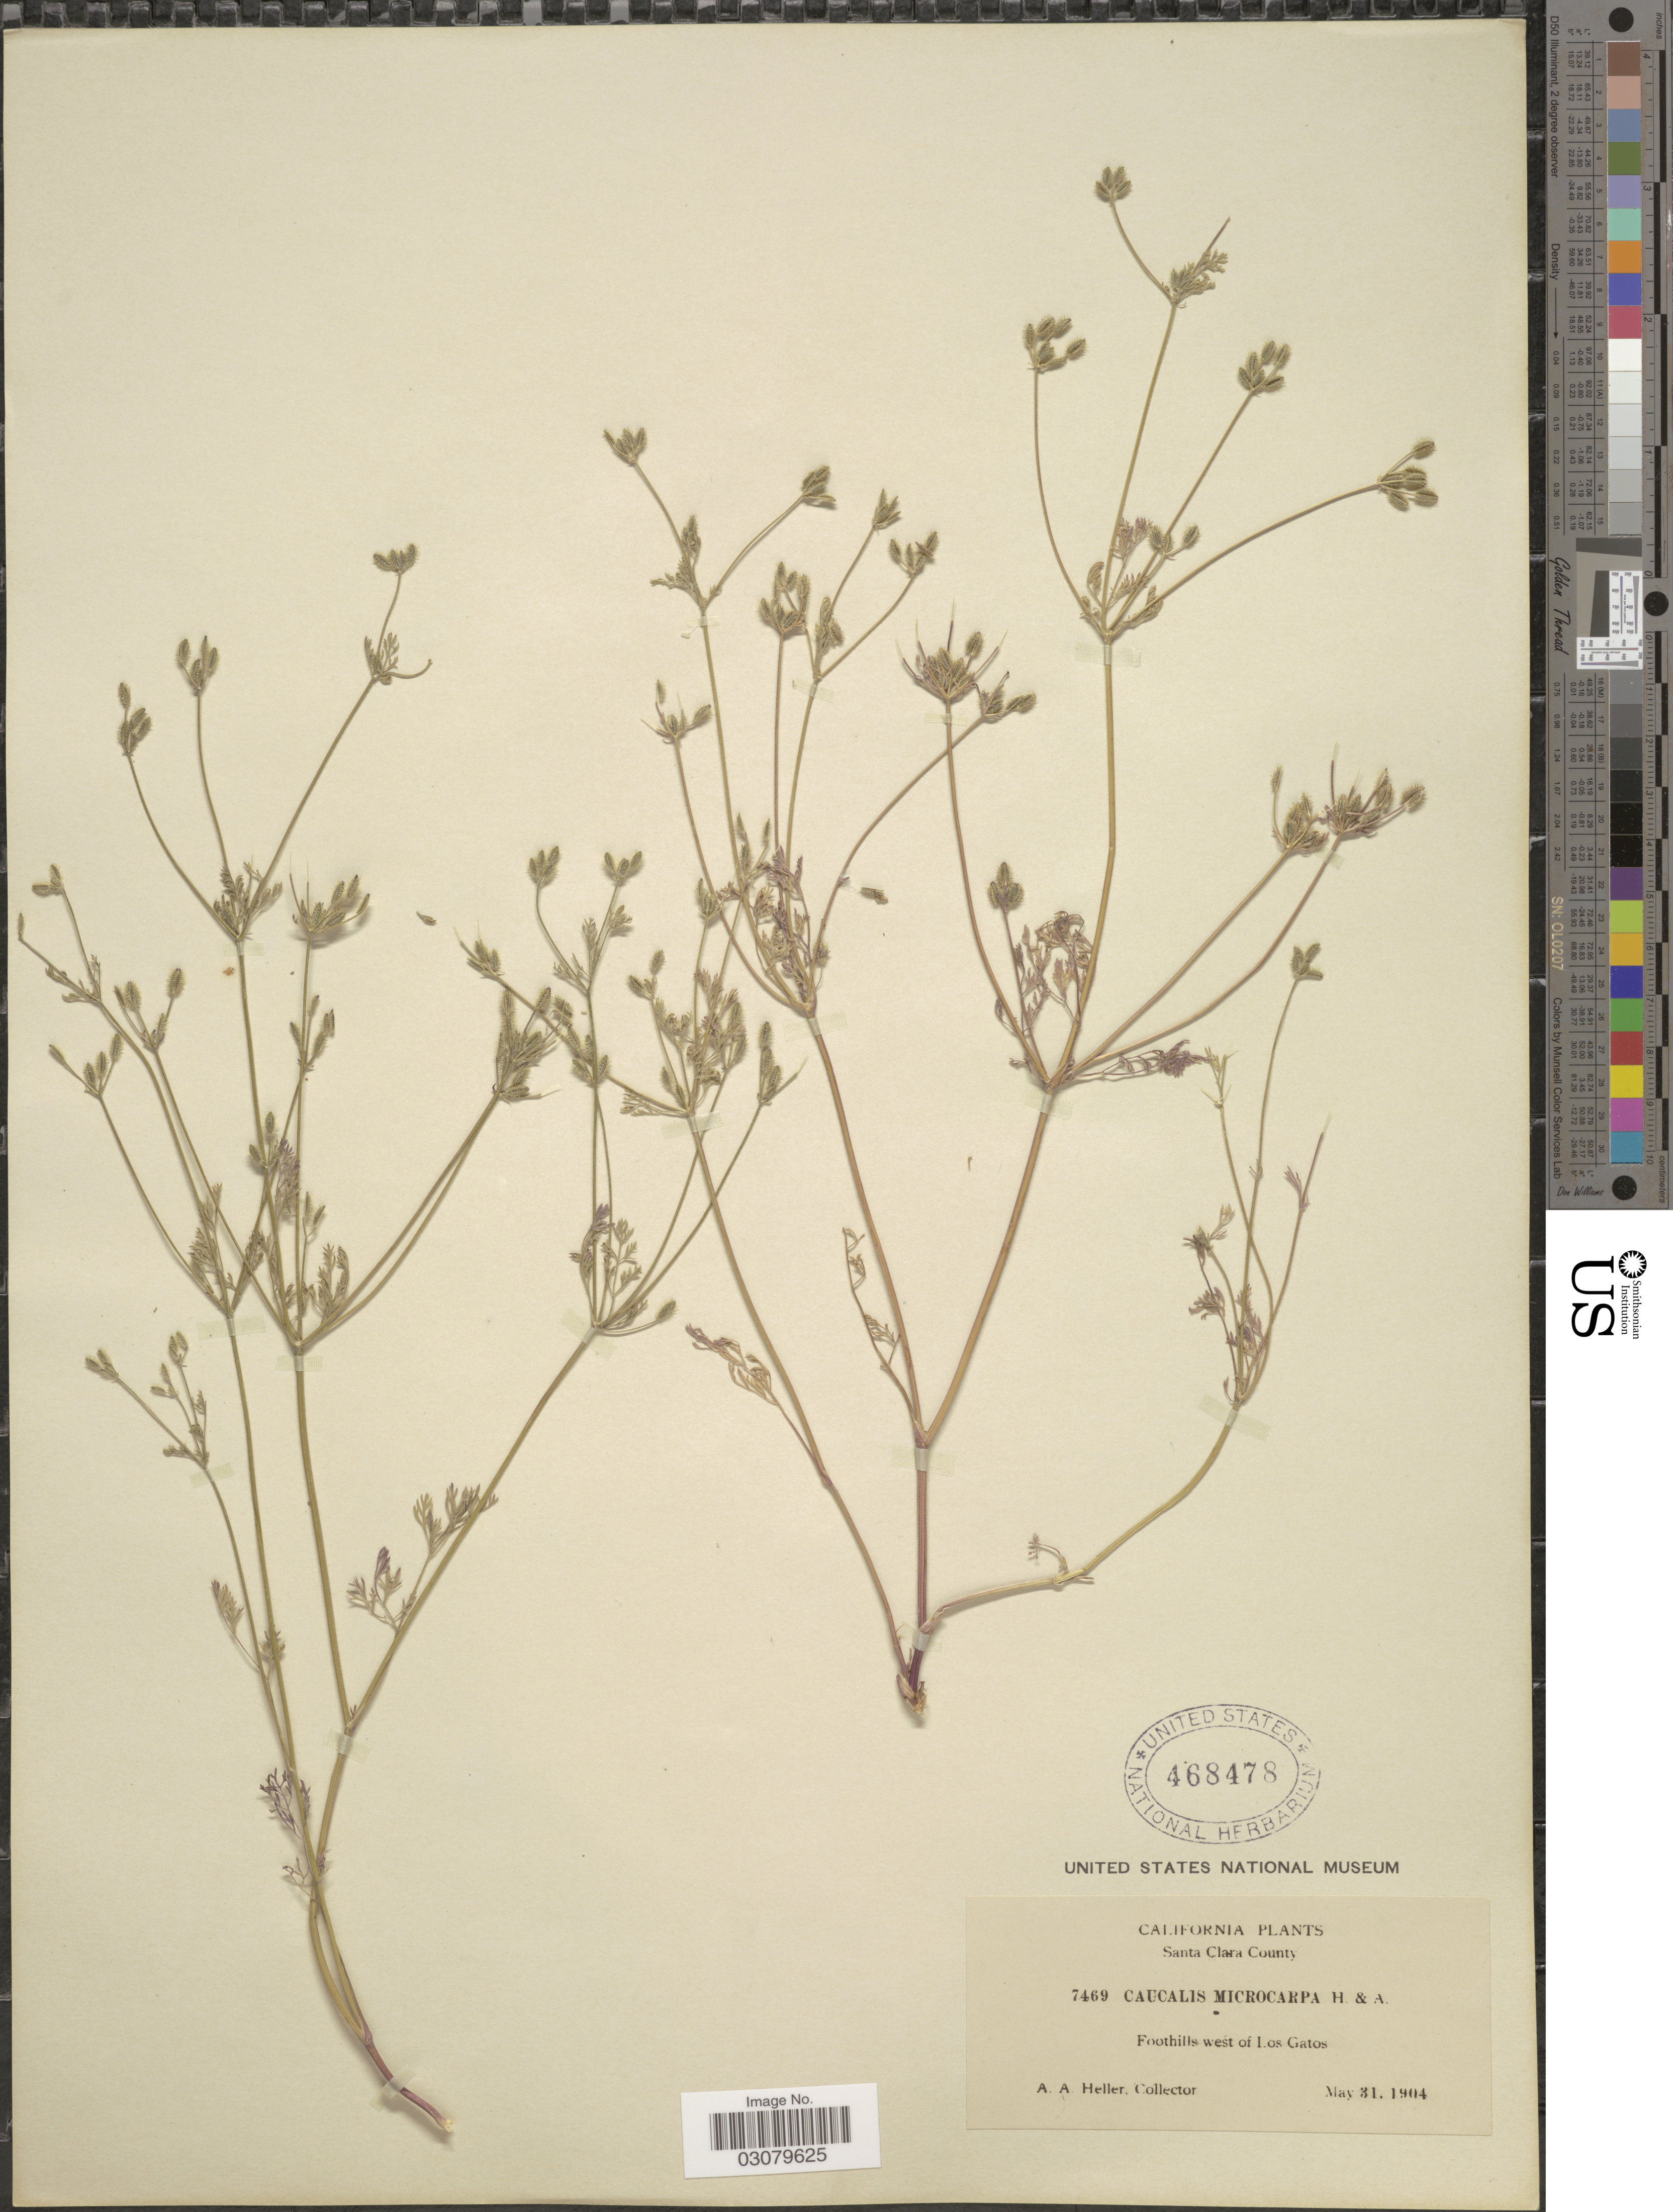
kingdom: Plantae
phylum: Tracheophyta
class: Magnoliopsida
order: Apiales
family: Apiaceae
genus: Caucalis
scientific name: Caucalis microcarpa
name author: Hook. & Arn.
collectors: A. A. Heller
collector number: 7469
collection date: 1904-05-31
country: United States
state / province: California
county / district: Santa Clara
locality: Santa Clara County. Foothills west of Los Gatos.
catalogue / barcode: US 468478